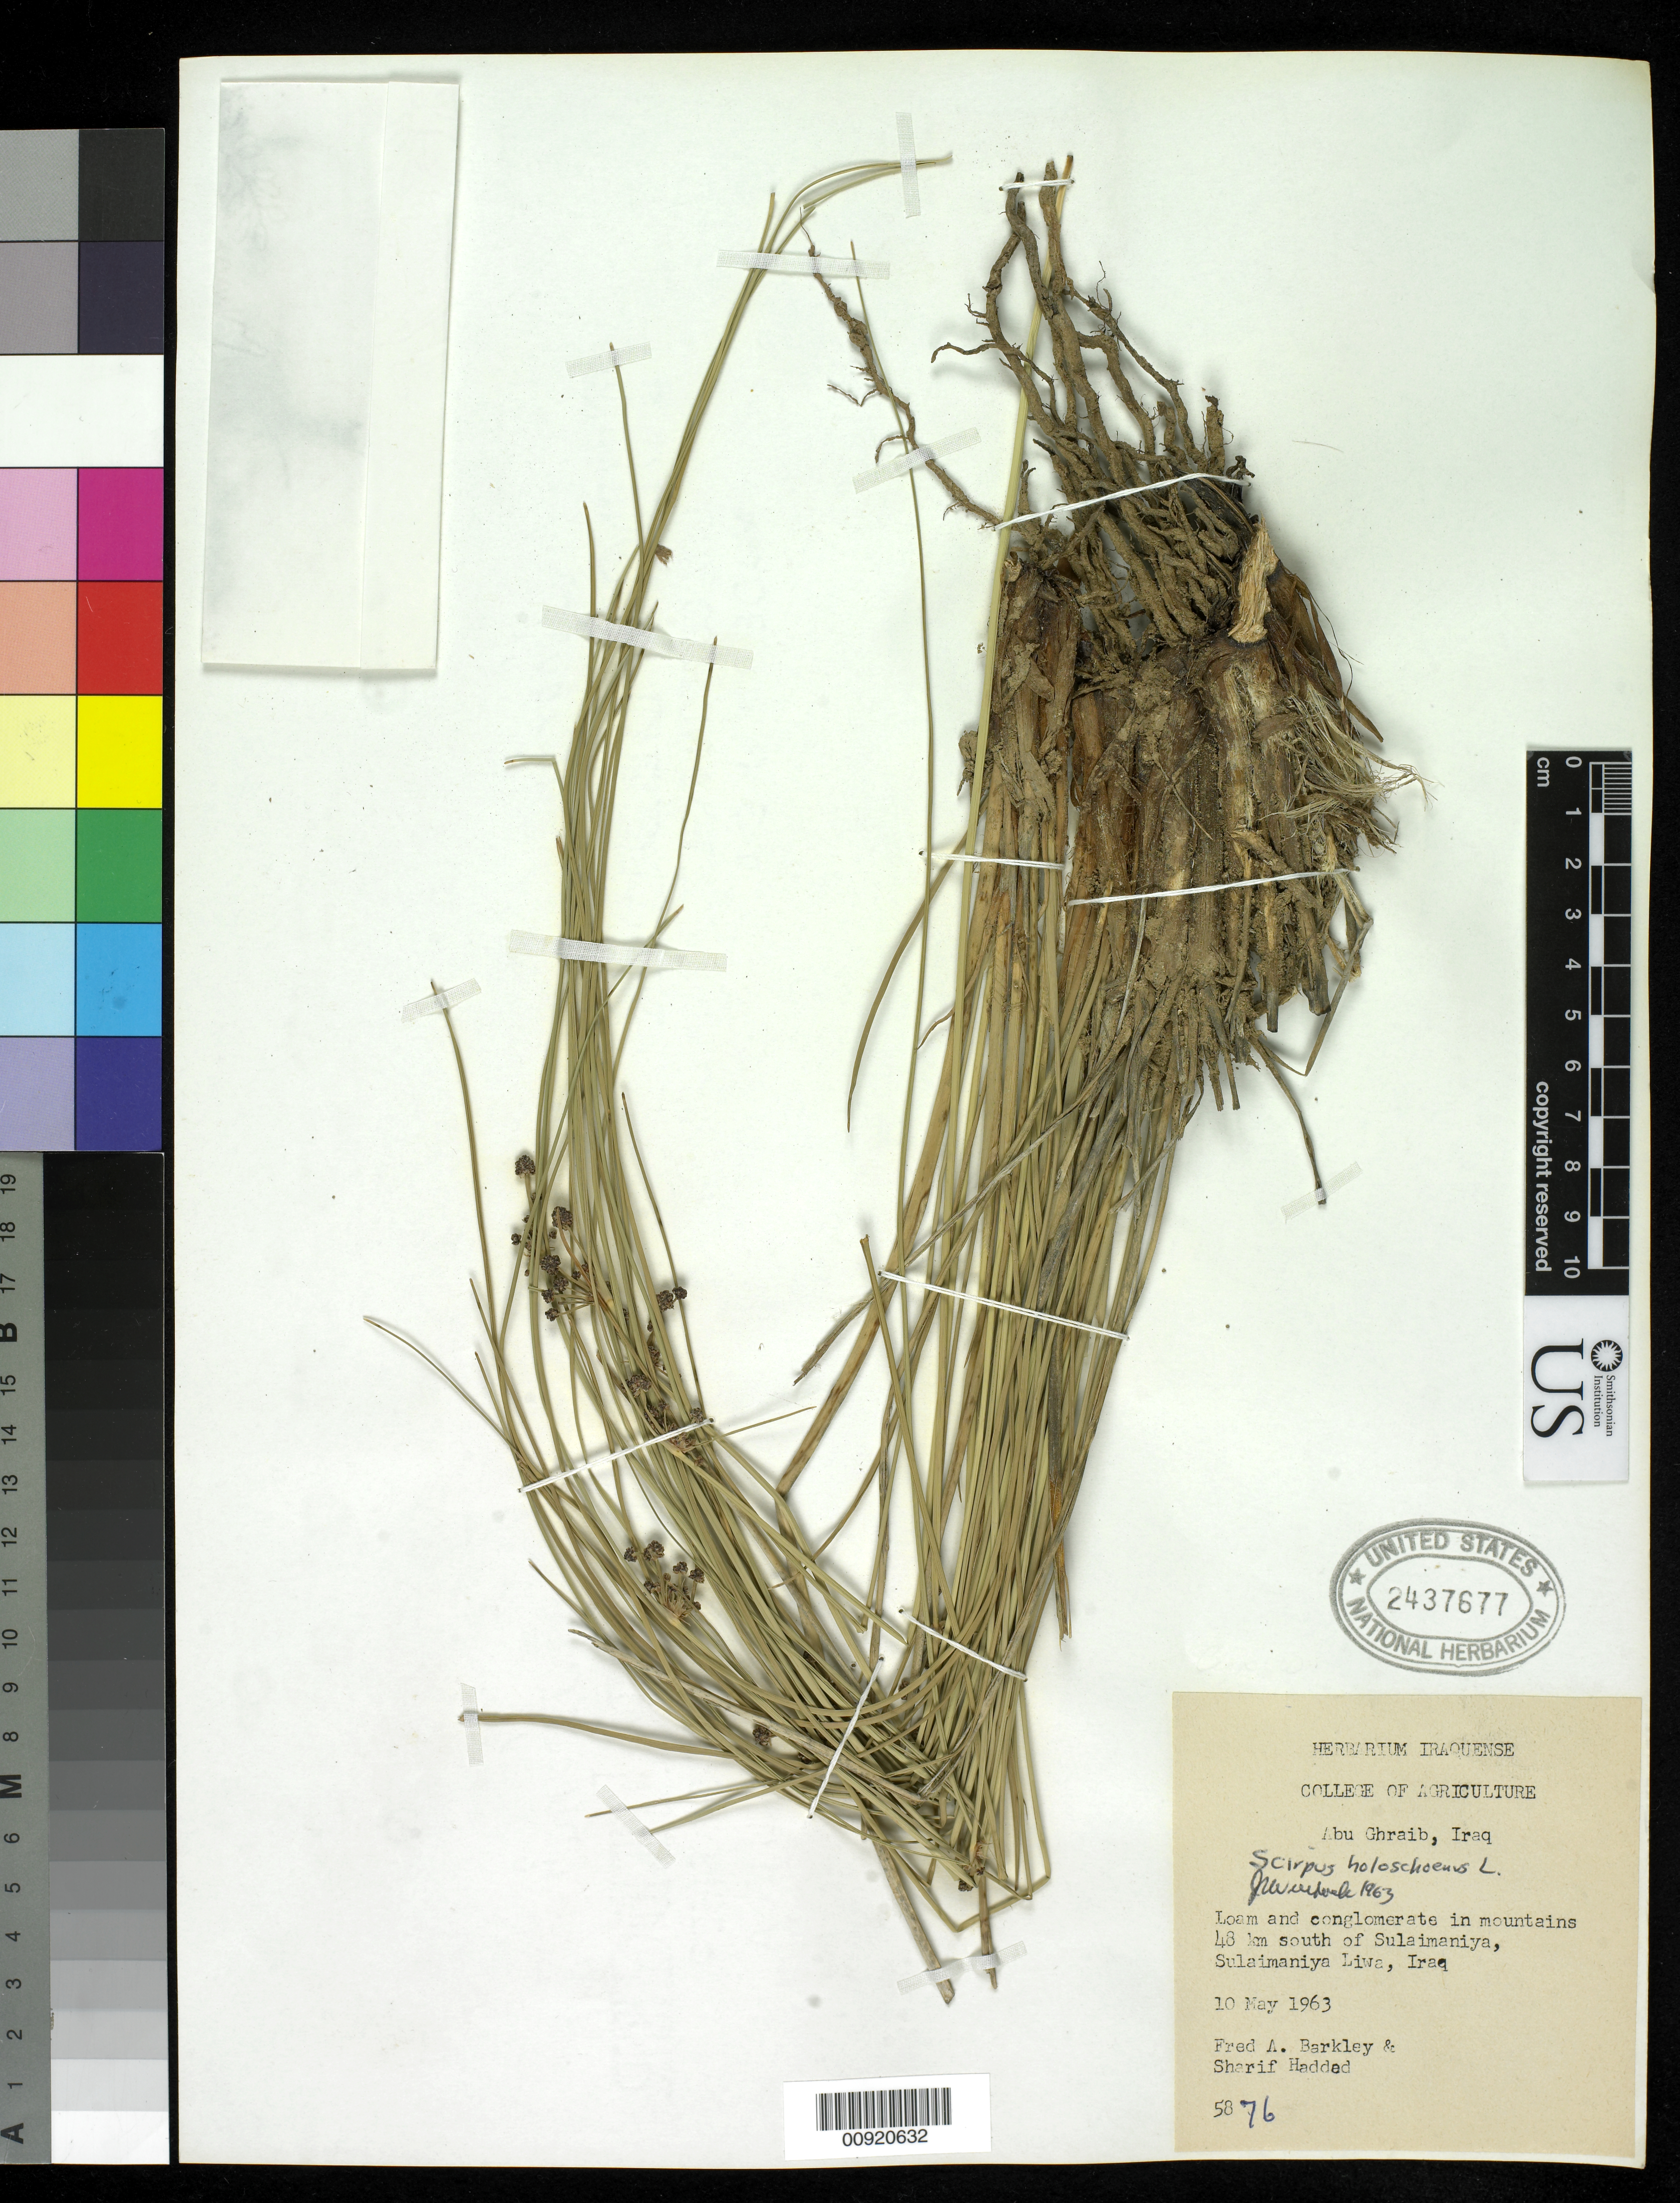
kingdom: Plantae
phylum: Tracheophyta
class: Liliopsida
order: Poales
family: Cyperaceae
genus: Scirpoides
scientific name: Scirpoides holoschoenus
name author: (L.) Soják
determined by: Strong, M. T., (US), Smithsonian Institution - National Museum of Natural History (UNITED STATES)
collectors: F. A. Barkley & S. Haddad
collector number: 5876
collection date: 1963-05-10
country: Iraq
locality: Loam and conglomerate in mountains 48 km south of Sulaimaniya, Sulimaniya Liwa, Iraq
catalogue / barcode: US 2437677